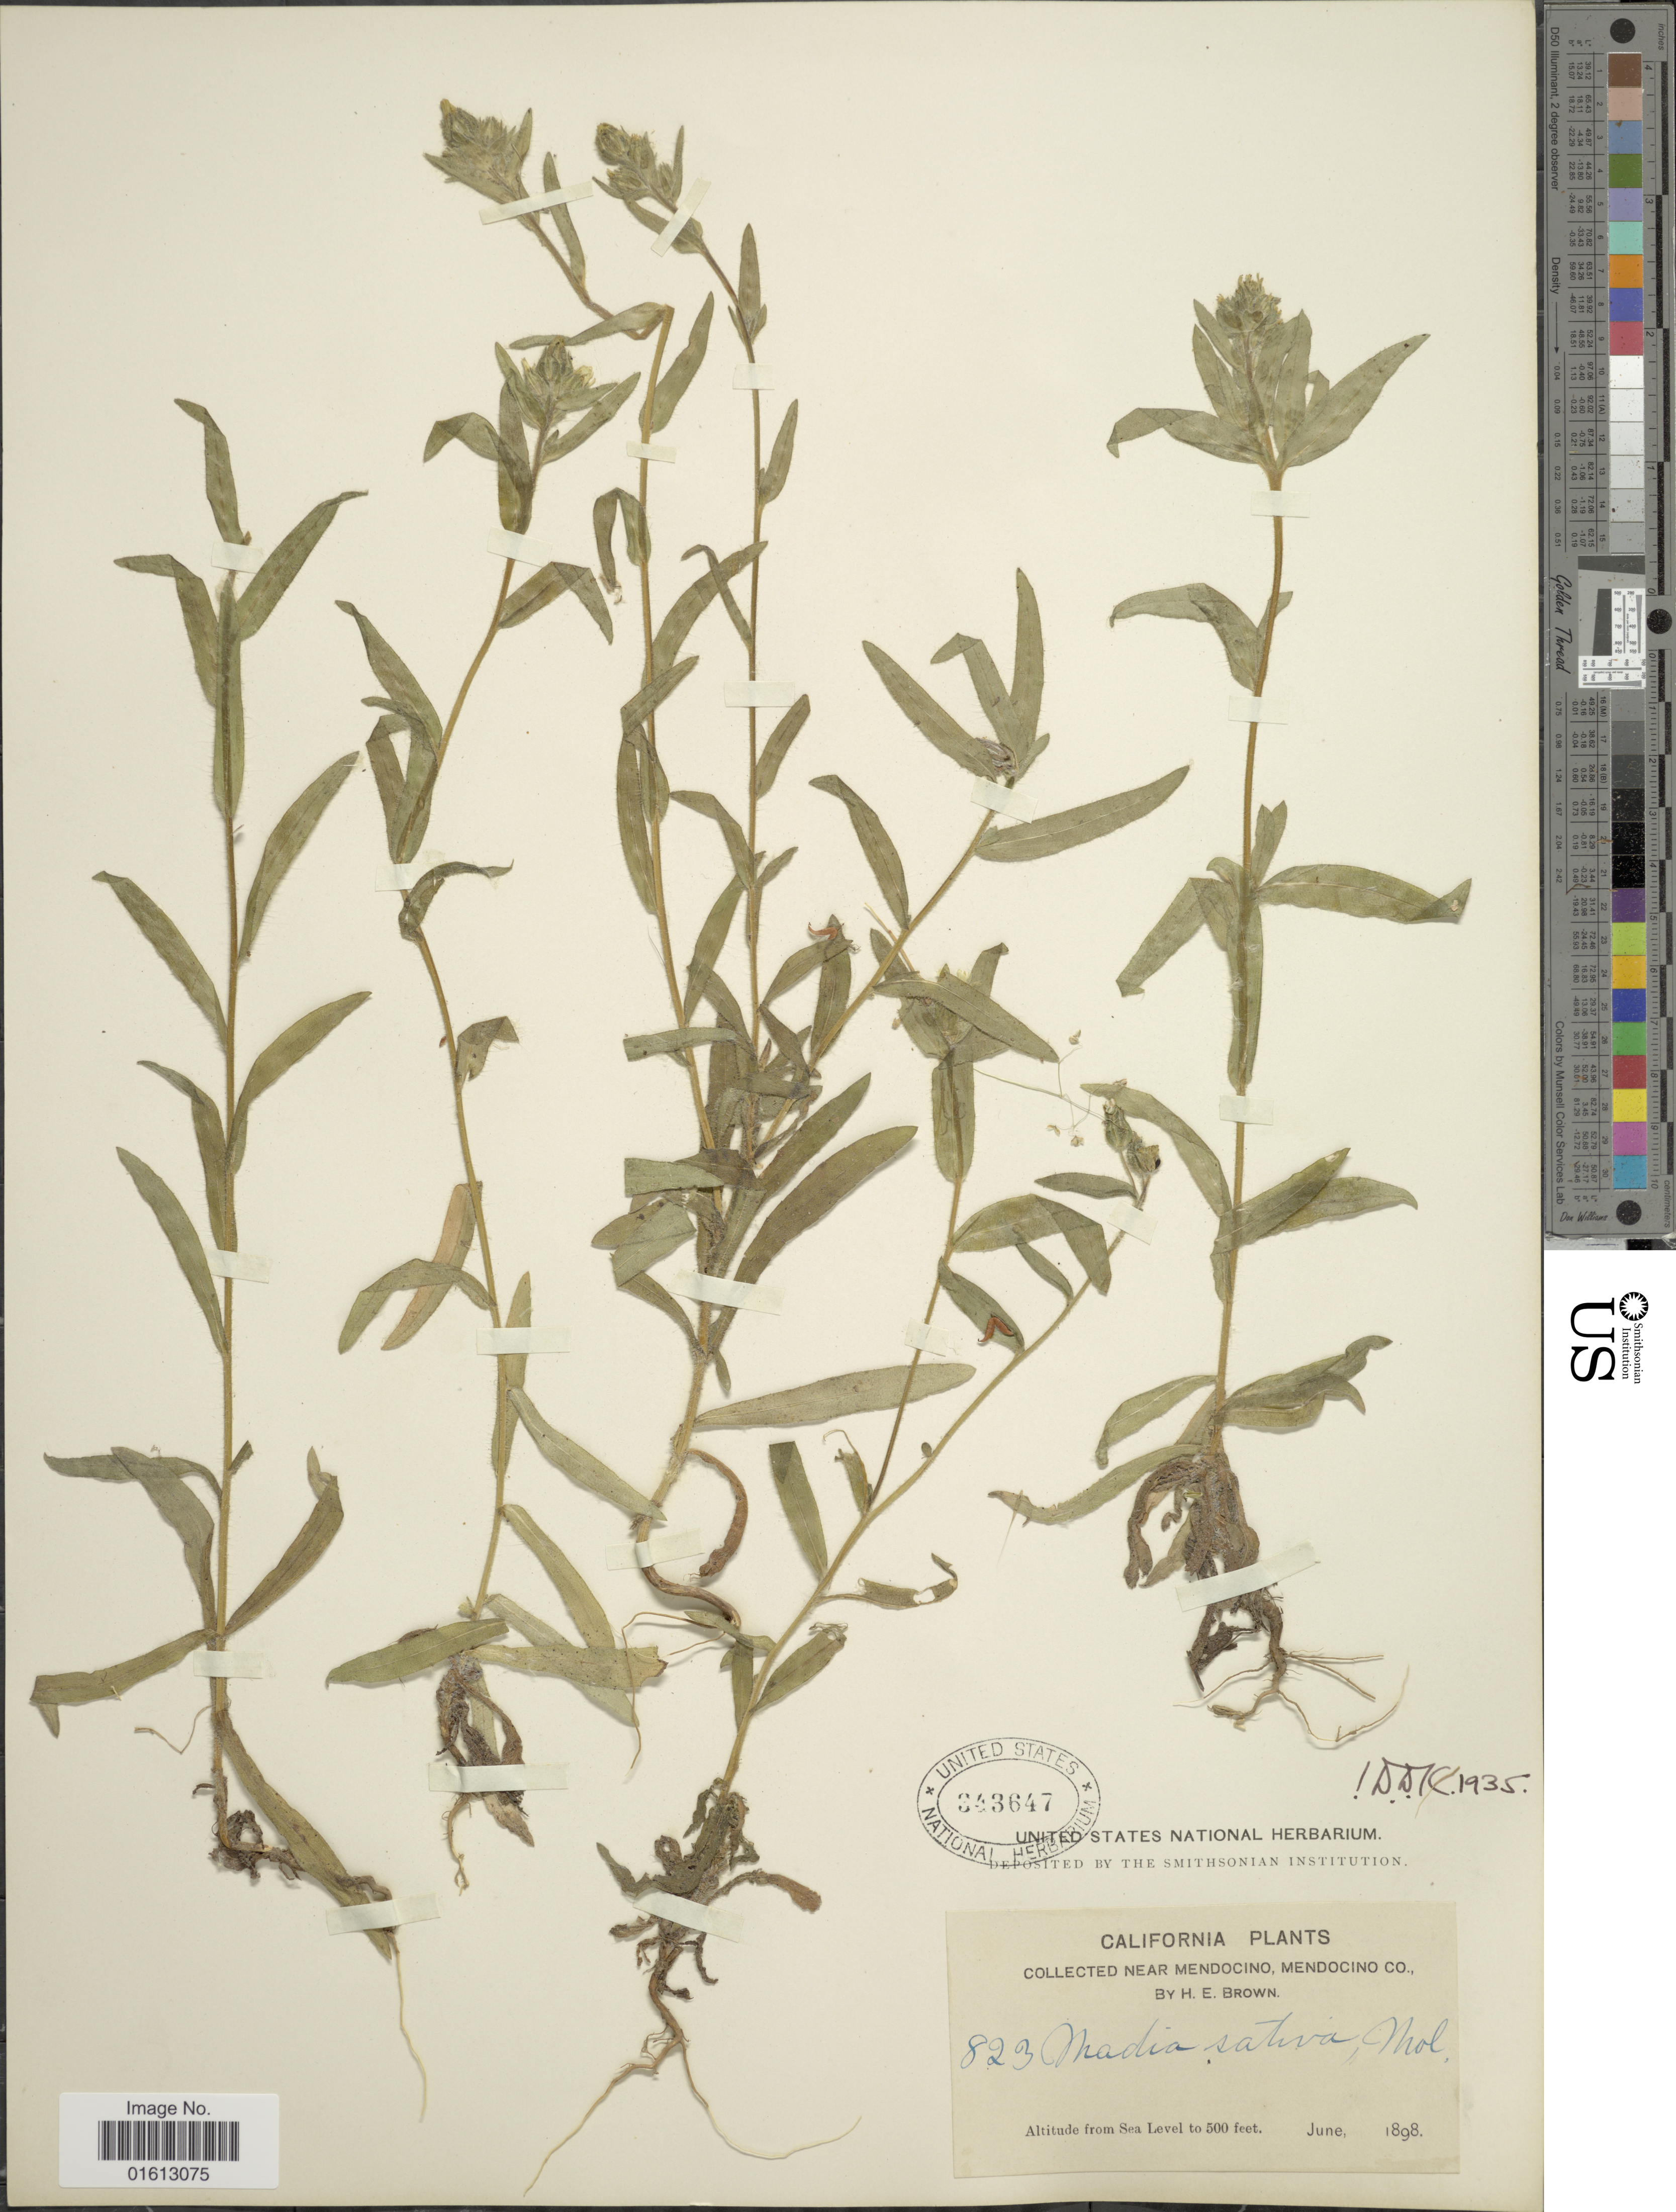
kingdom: Plantae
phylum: Tracheophyta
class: Magnoliopsida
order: Asterales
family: Asteraceae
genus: Madia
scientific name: Madia sativa subsp. sativa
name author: Molina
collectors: H. E. Brown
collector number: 823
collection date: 1898-06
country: United States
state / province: California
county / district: Mendocino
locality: California, near Mendocino, Mendocino Co.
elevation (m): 152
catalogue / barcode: US 343647